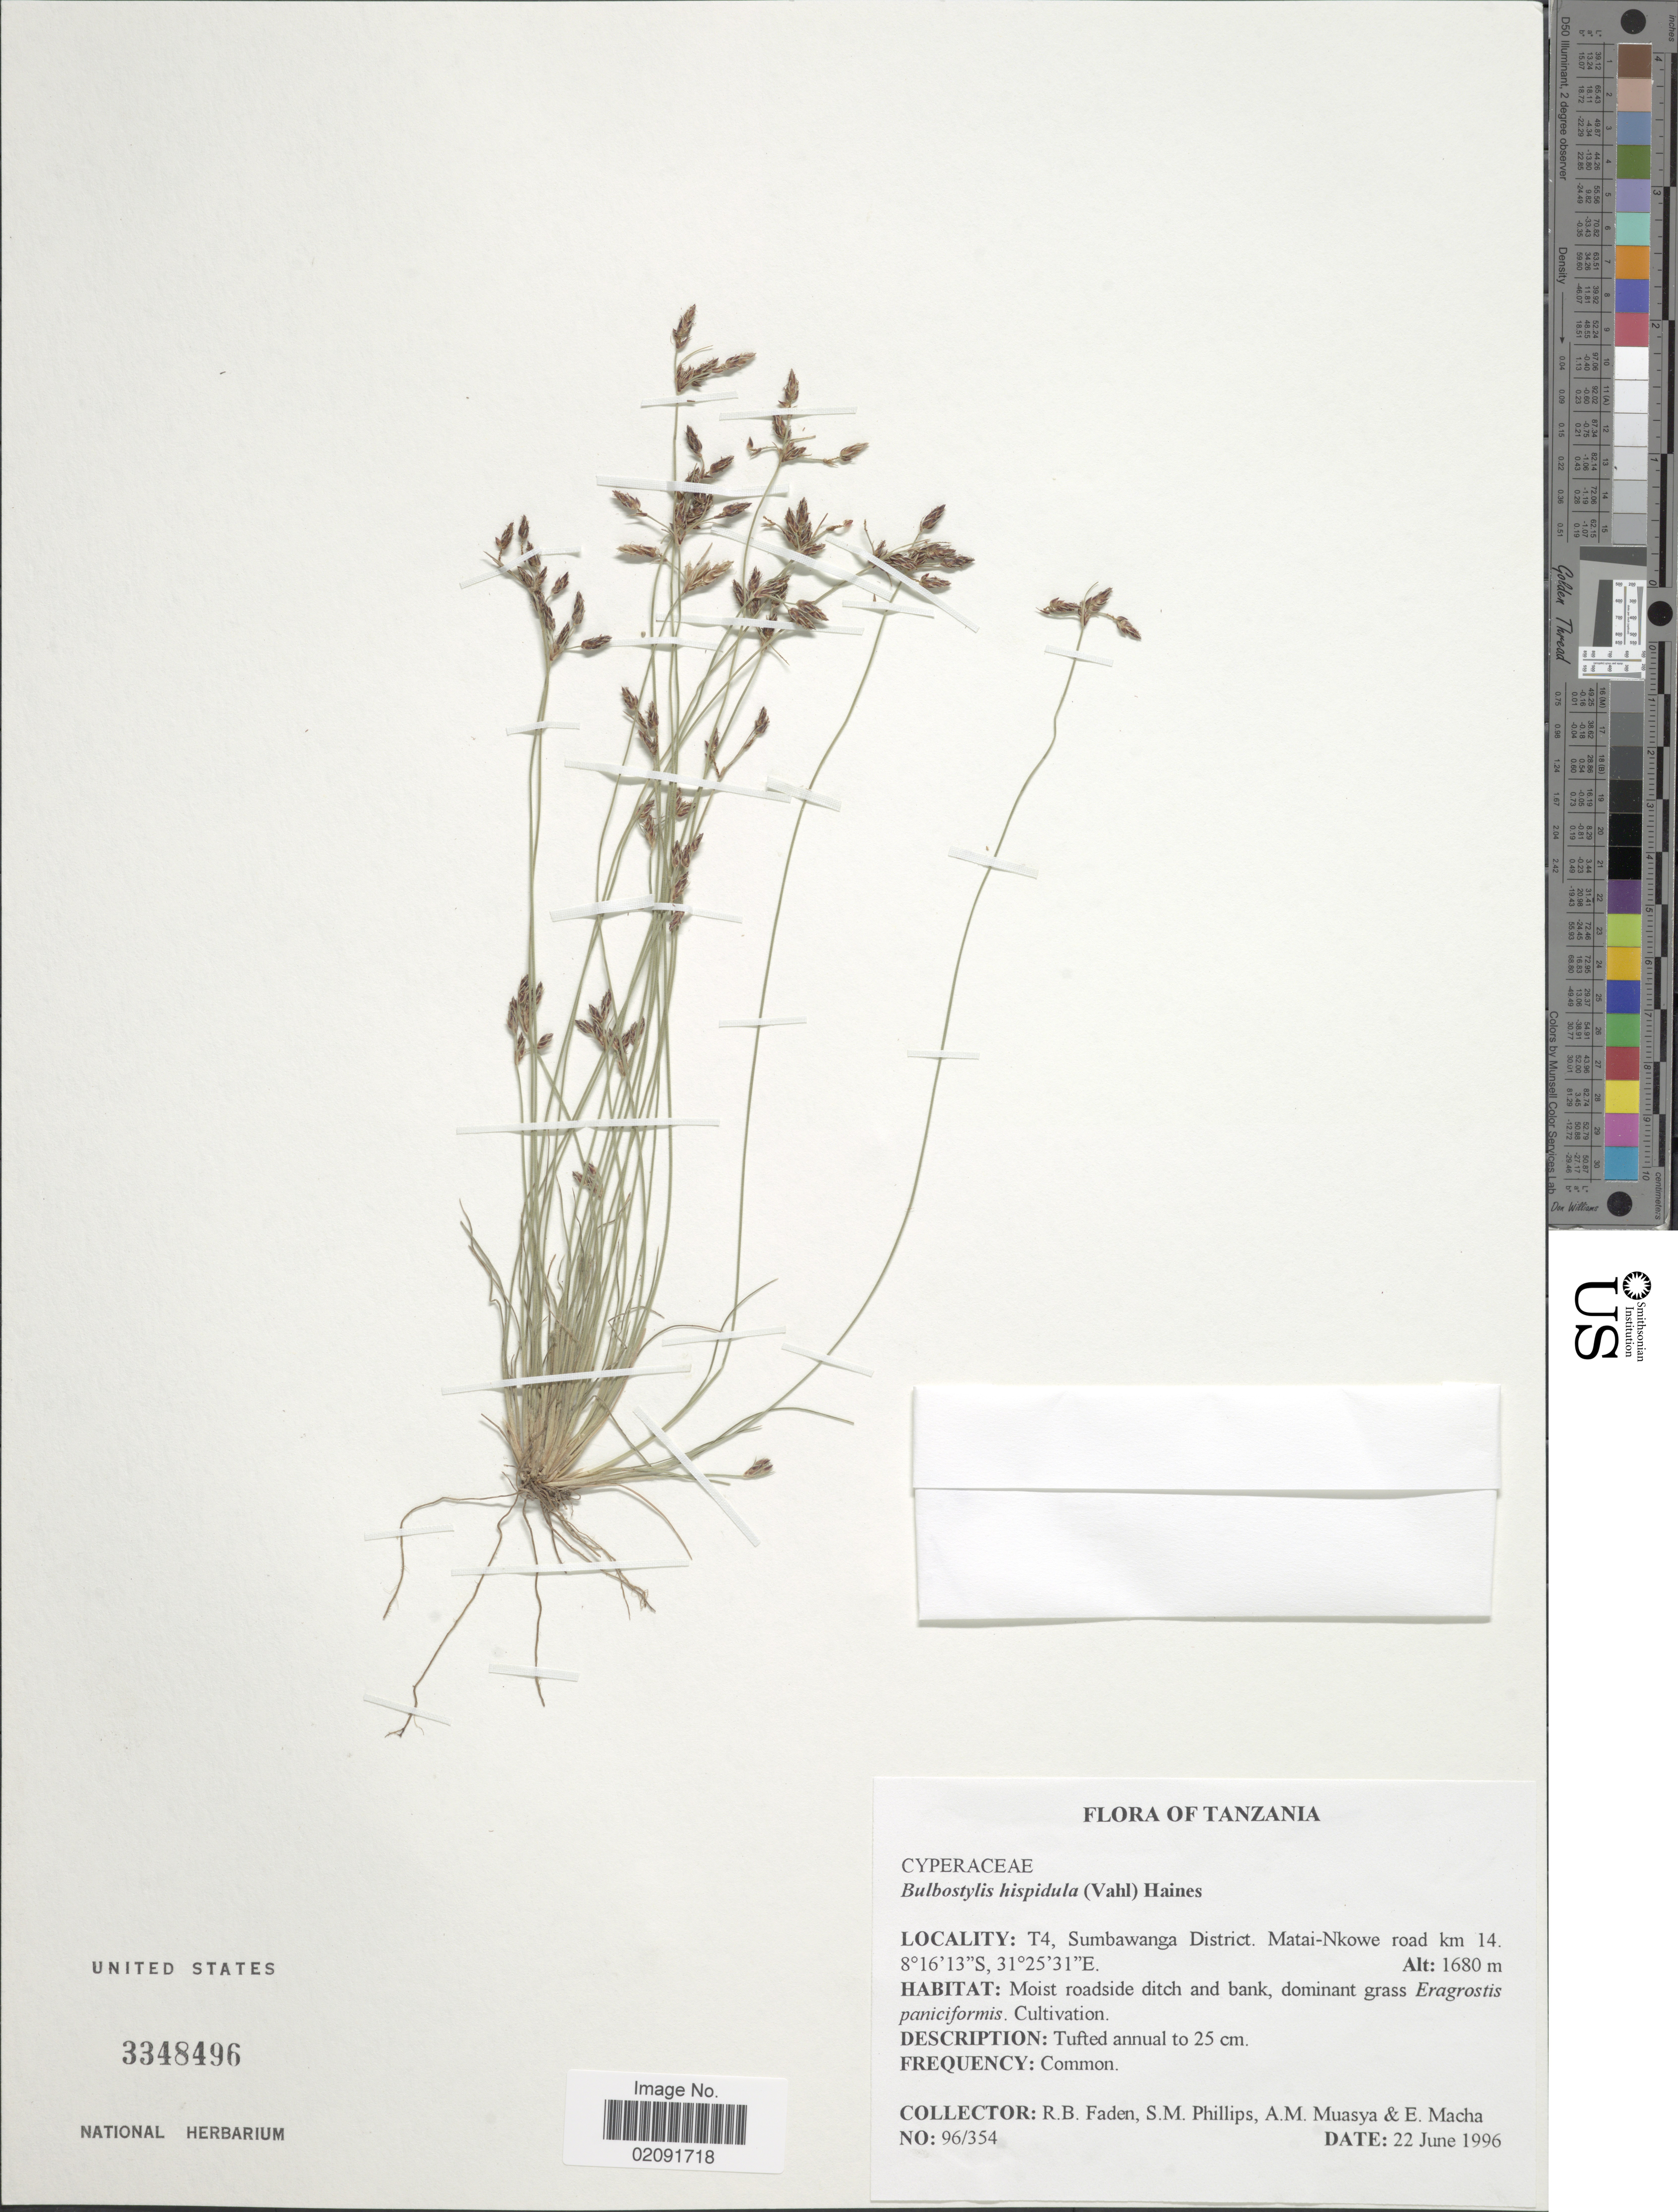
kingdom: Plantae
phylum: Tracheophyta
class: Liliopsida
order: Poales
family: Cyperaceae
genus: Bulbostylis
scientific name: Bulbostylis hispidula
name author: (Vahl) R.W. Haines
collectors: R. B. Faden, S. M. Phillips, A. Muasya & E. Macha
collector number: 96/354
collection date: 1996-06-22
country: Tanzania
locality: T4, Sumbawanga District. Matai-Nkowe road km 14.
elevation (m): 1680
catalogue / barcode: US 3348496